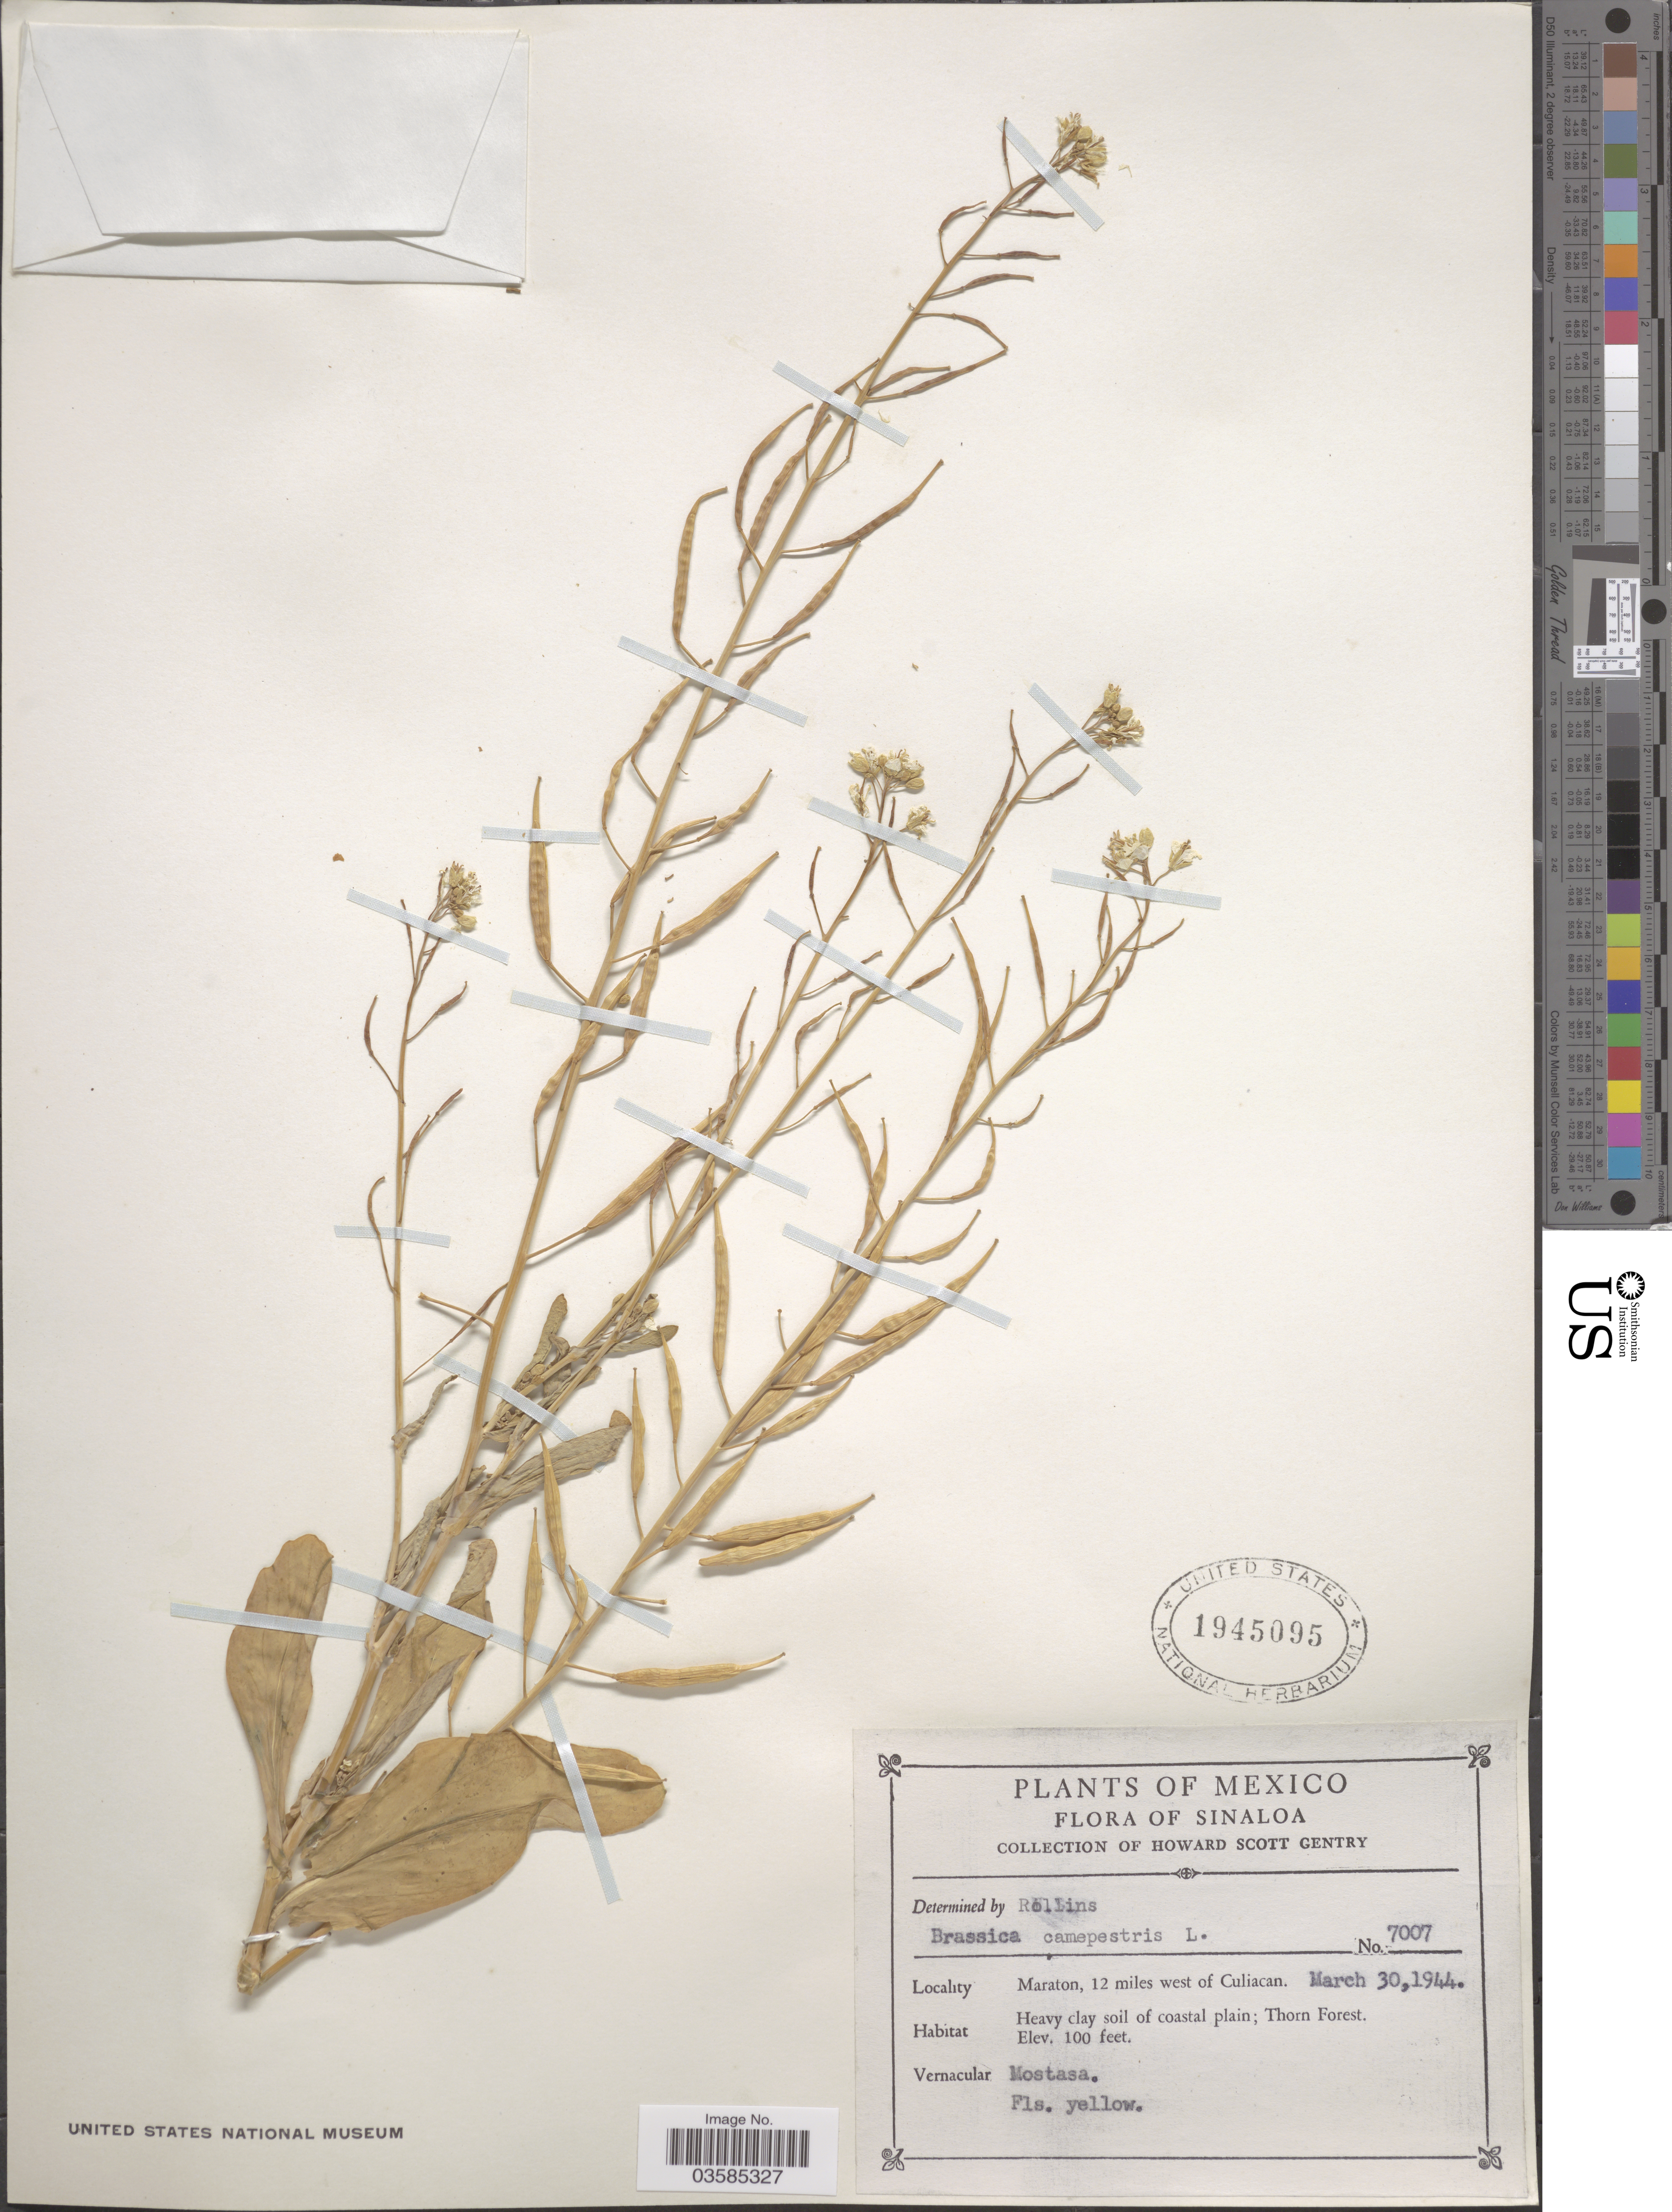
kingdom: Plantae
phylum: Tracheophyta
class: Magnoliopsida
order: Brassicales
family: Brassicaceae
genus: Brassica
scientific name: Brassica campestris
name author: L.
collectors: H. S. Gentry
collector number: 7007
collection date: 1944-03-30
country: Mexico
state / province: Sinaloa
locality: Marathon, 12 miles west of Culiacan.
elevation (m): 30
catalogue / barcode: US 1945095